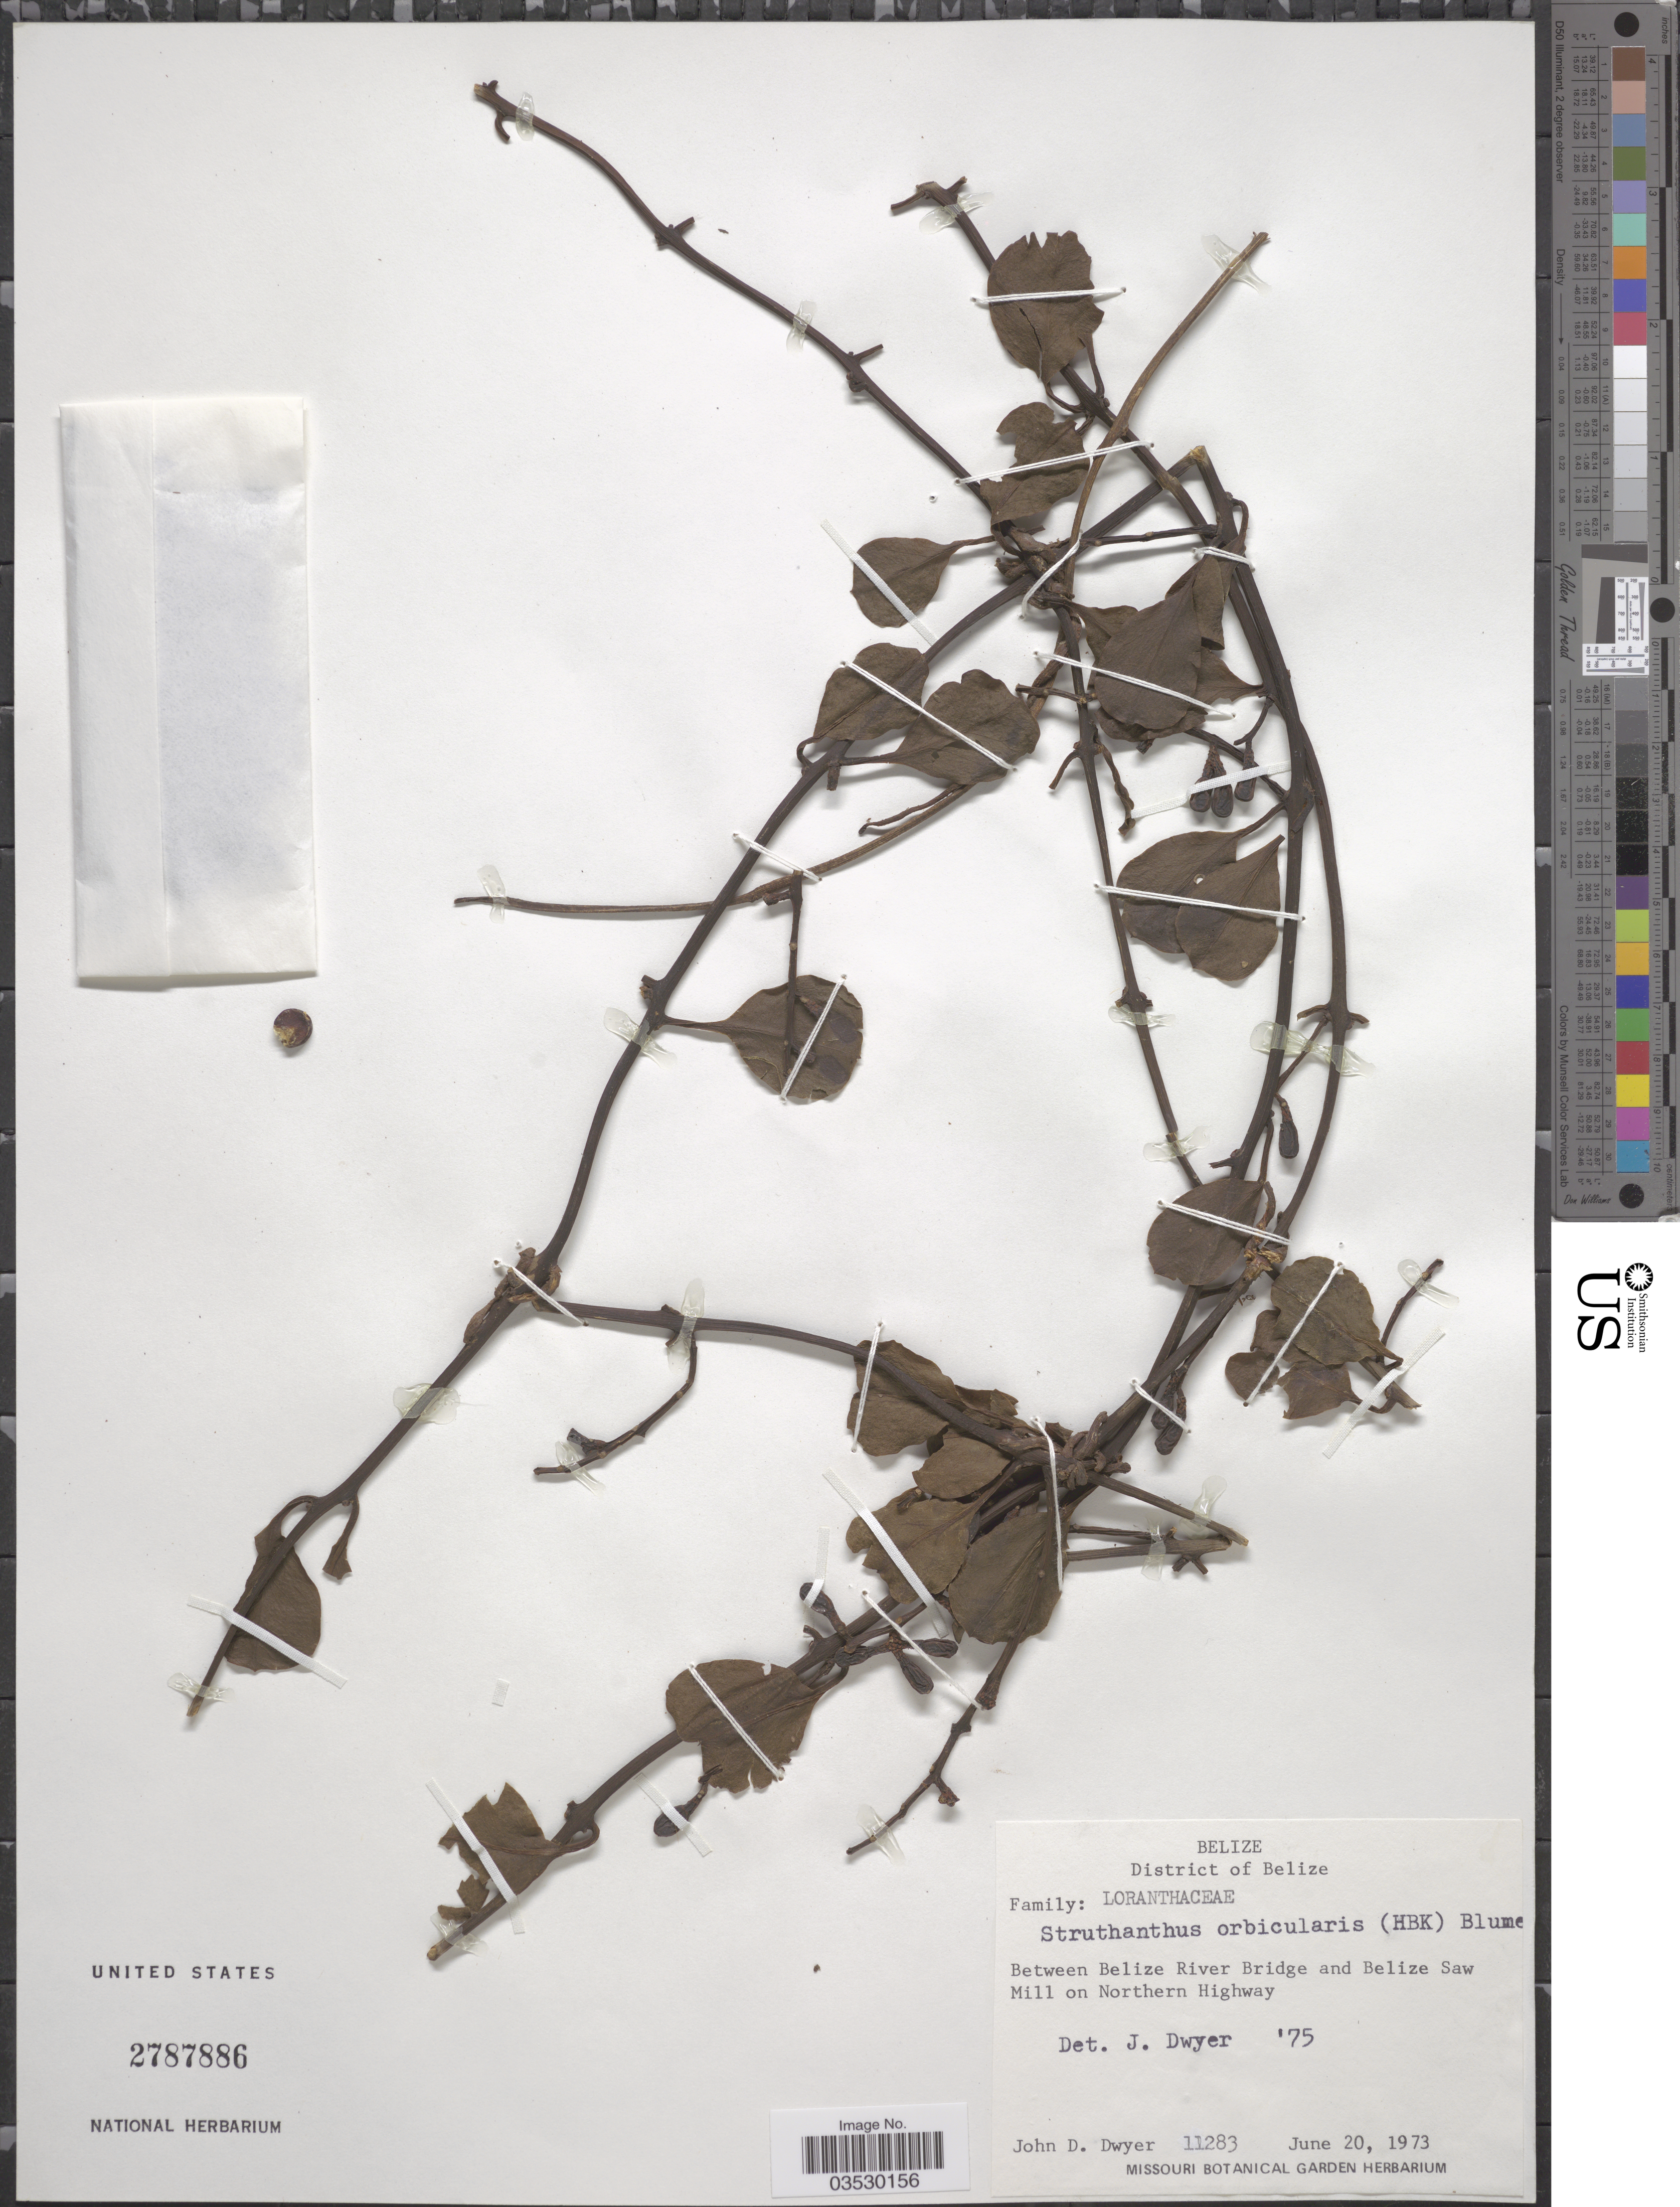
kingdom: Plantae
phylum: Tracheophyta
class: Magnoliopsida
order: Santalales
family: Loranthaceae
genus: Struthanthus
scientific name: Struthanthus orbicularis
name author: (Kunth) Blume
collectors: J. D. Dwyer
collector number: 11283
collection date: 1973-06-20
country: Belize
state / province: Belize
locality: District of Belize. Between Belize River Bridge and Belize Saw Mill on Northern Highway.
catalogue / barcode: US 2787886